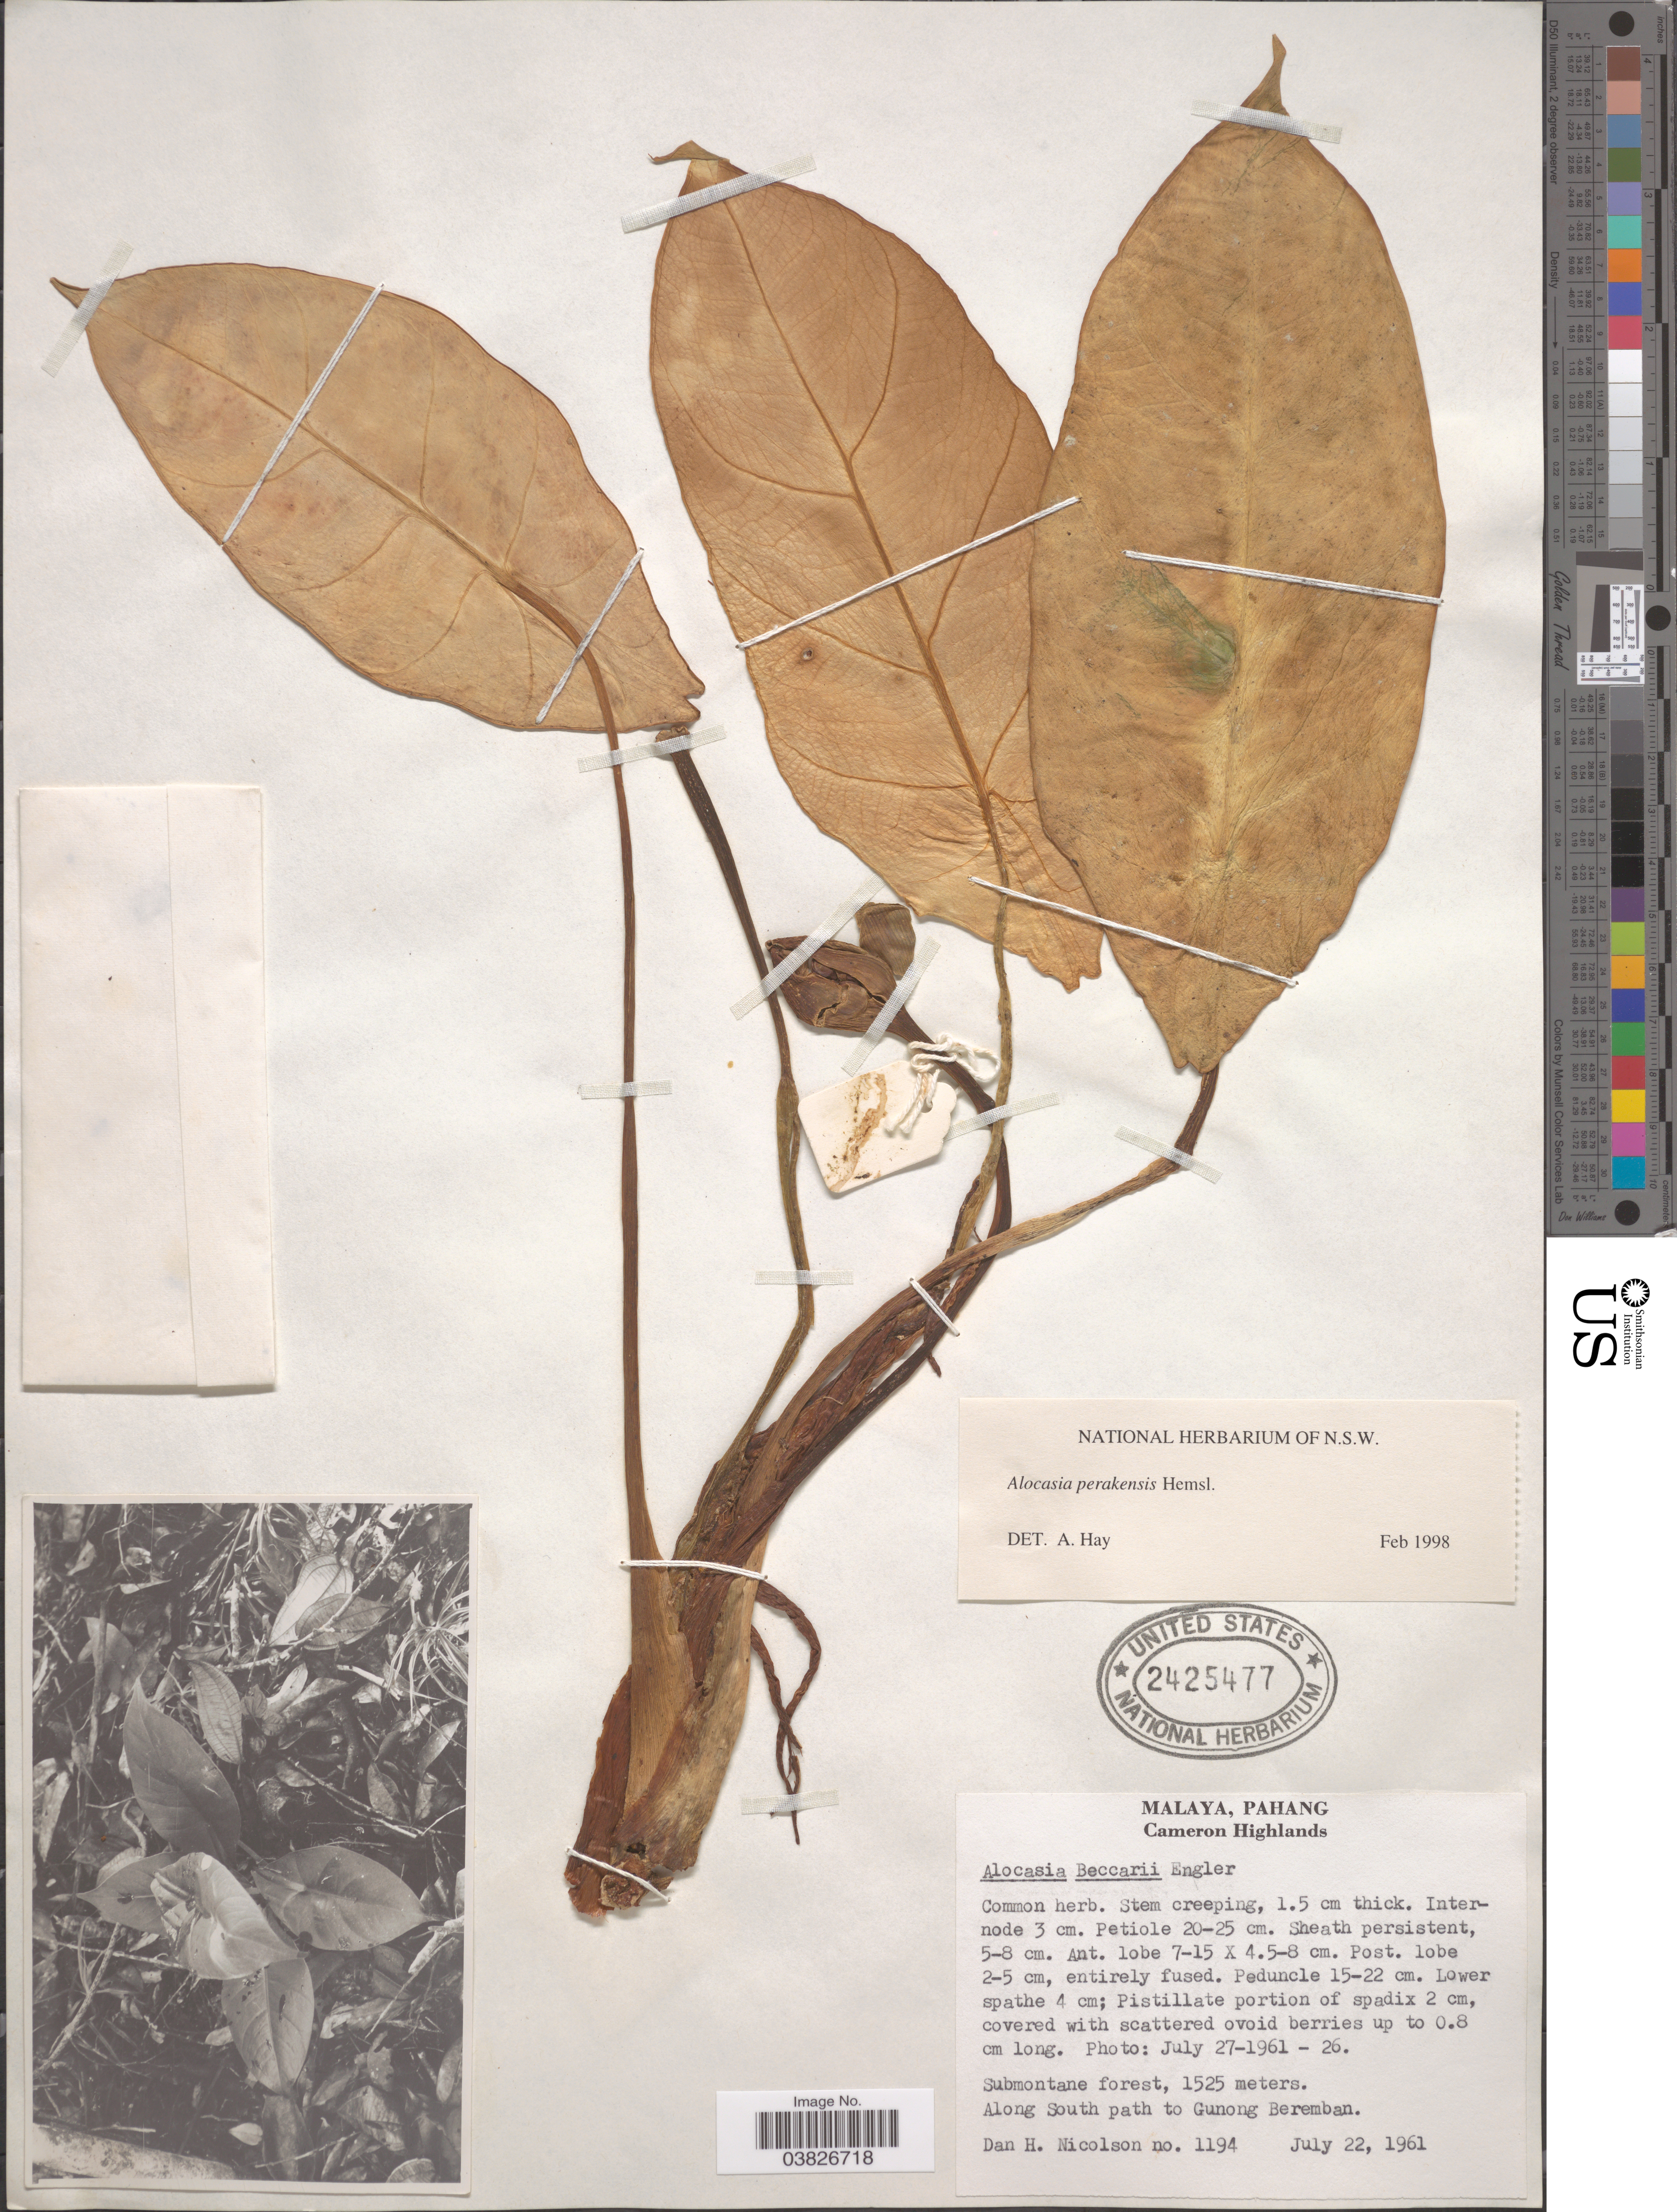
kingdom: Plantae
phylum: Tracheophyta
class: Liliopsida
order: Alismatales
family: Araceae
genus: Alocasia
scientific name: Alocasia perakensis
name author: Hemsl.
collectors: D. H. Nicolson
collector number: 1194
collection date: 1961-07-22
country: Malaysia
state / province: Pahang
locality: Malaya. Cameron Highlands. Along South path to Gunong Beremban.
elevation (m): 1525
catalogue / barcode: US 2425477